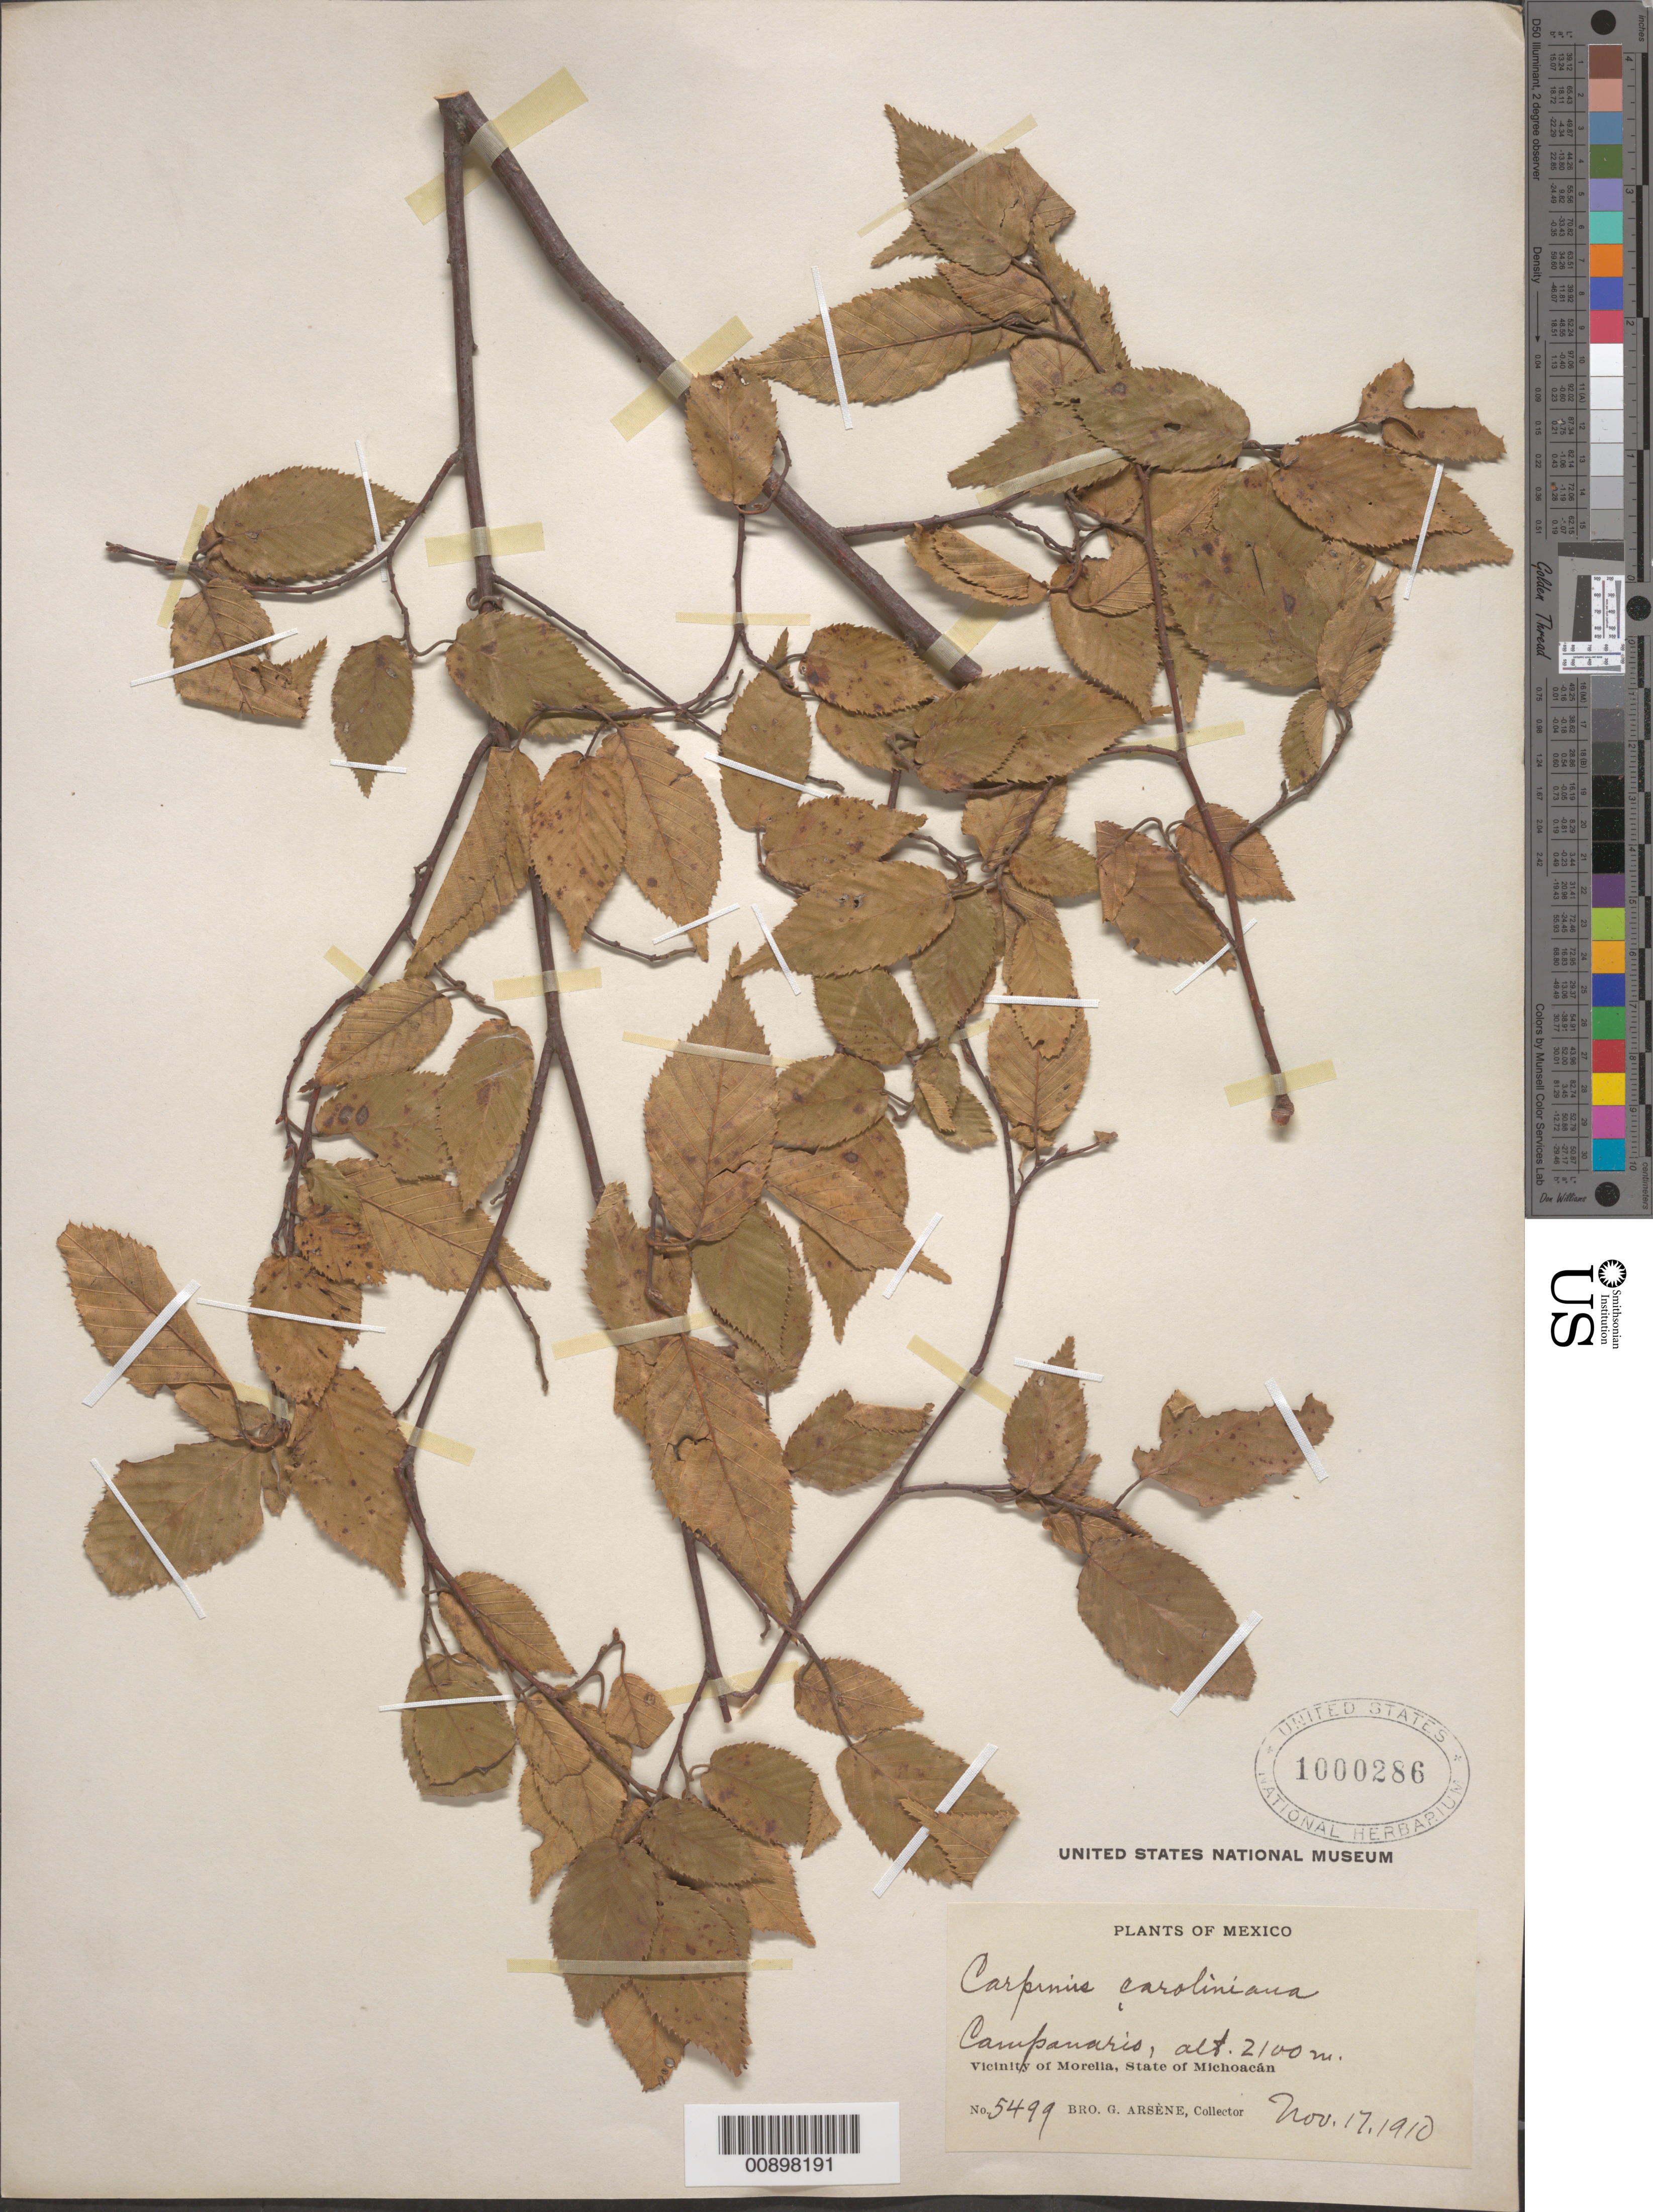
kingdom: Plantae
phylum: Tracheophyta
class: Magnoliopsida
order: Fagales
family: Betulaceae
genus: Carpinus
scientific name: Carpinus caroliniana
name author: Walter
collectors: Bro. G. Arsène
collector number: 5499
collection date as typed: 17 Nov 1910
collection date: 1910-11-17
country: Mexico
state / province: Michoacán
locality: Campanario. Vicinity of Morelia, State of Michoacán.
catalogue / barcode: US 1000286